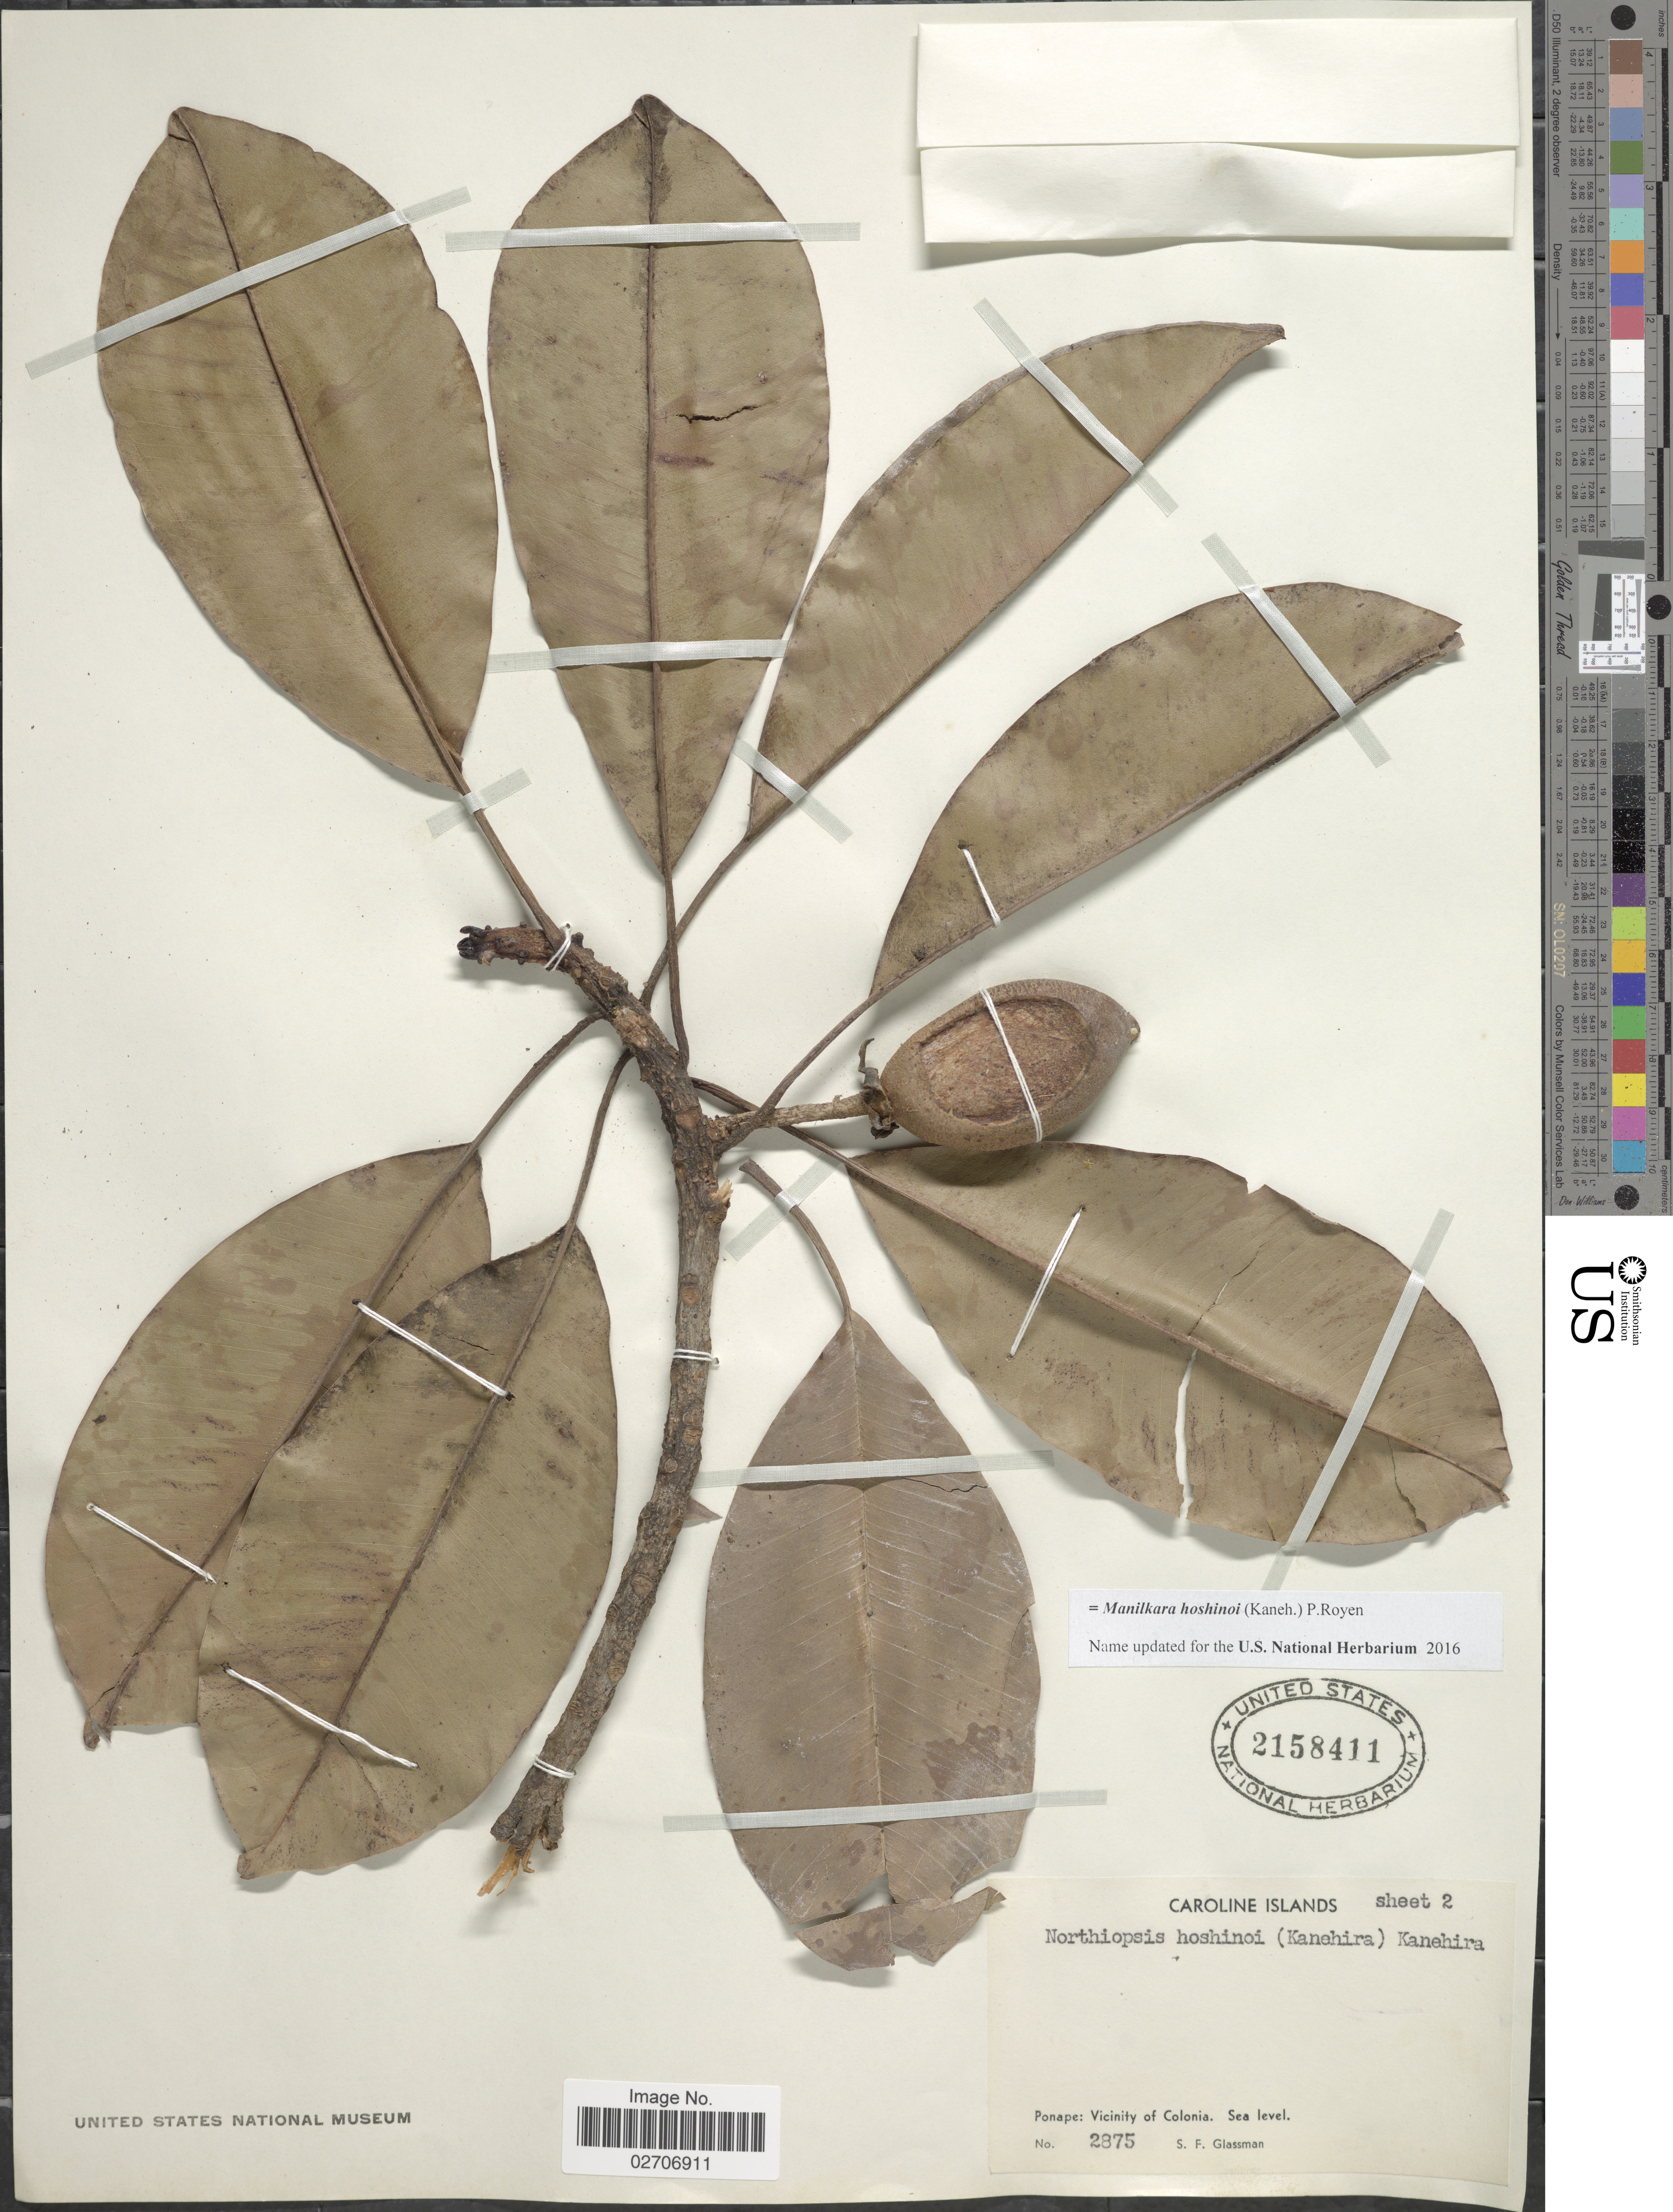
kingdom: Plantae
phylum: Tracheophyta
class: Magnoliopsida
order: Ericales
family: Sapotaceae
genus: Manilkara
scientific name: Manilkara hoshinoi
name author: (Kaneh.) P. Royen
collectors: S. F. Glassman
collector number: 2875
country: Micronesia, Federated States of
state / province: Pohnpei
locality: Caroline Islands, Ponape: Vicinity of Colonia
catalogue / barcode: US 2158411